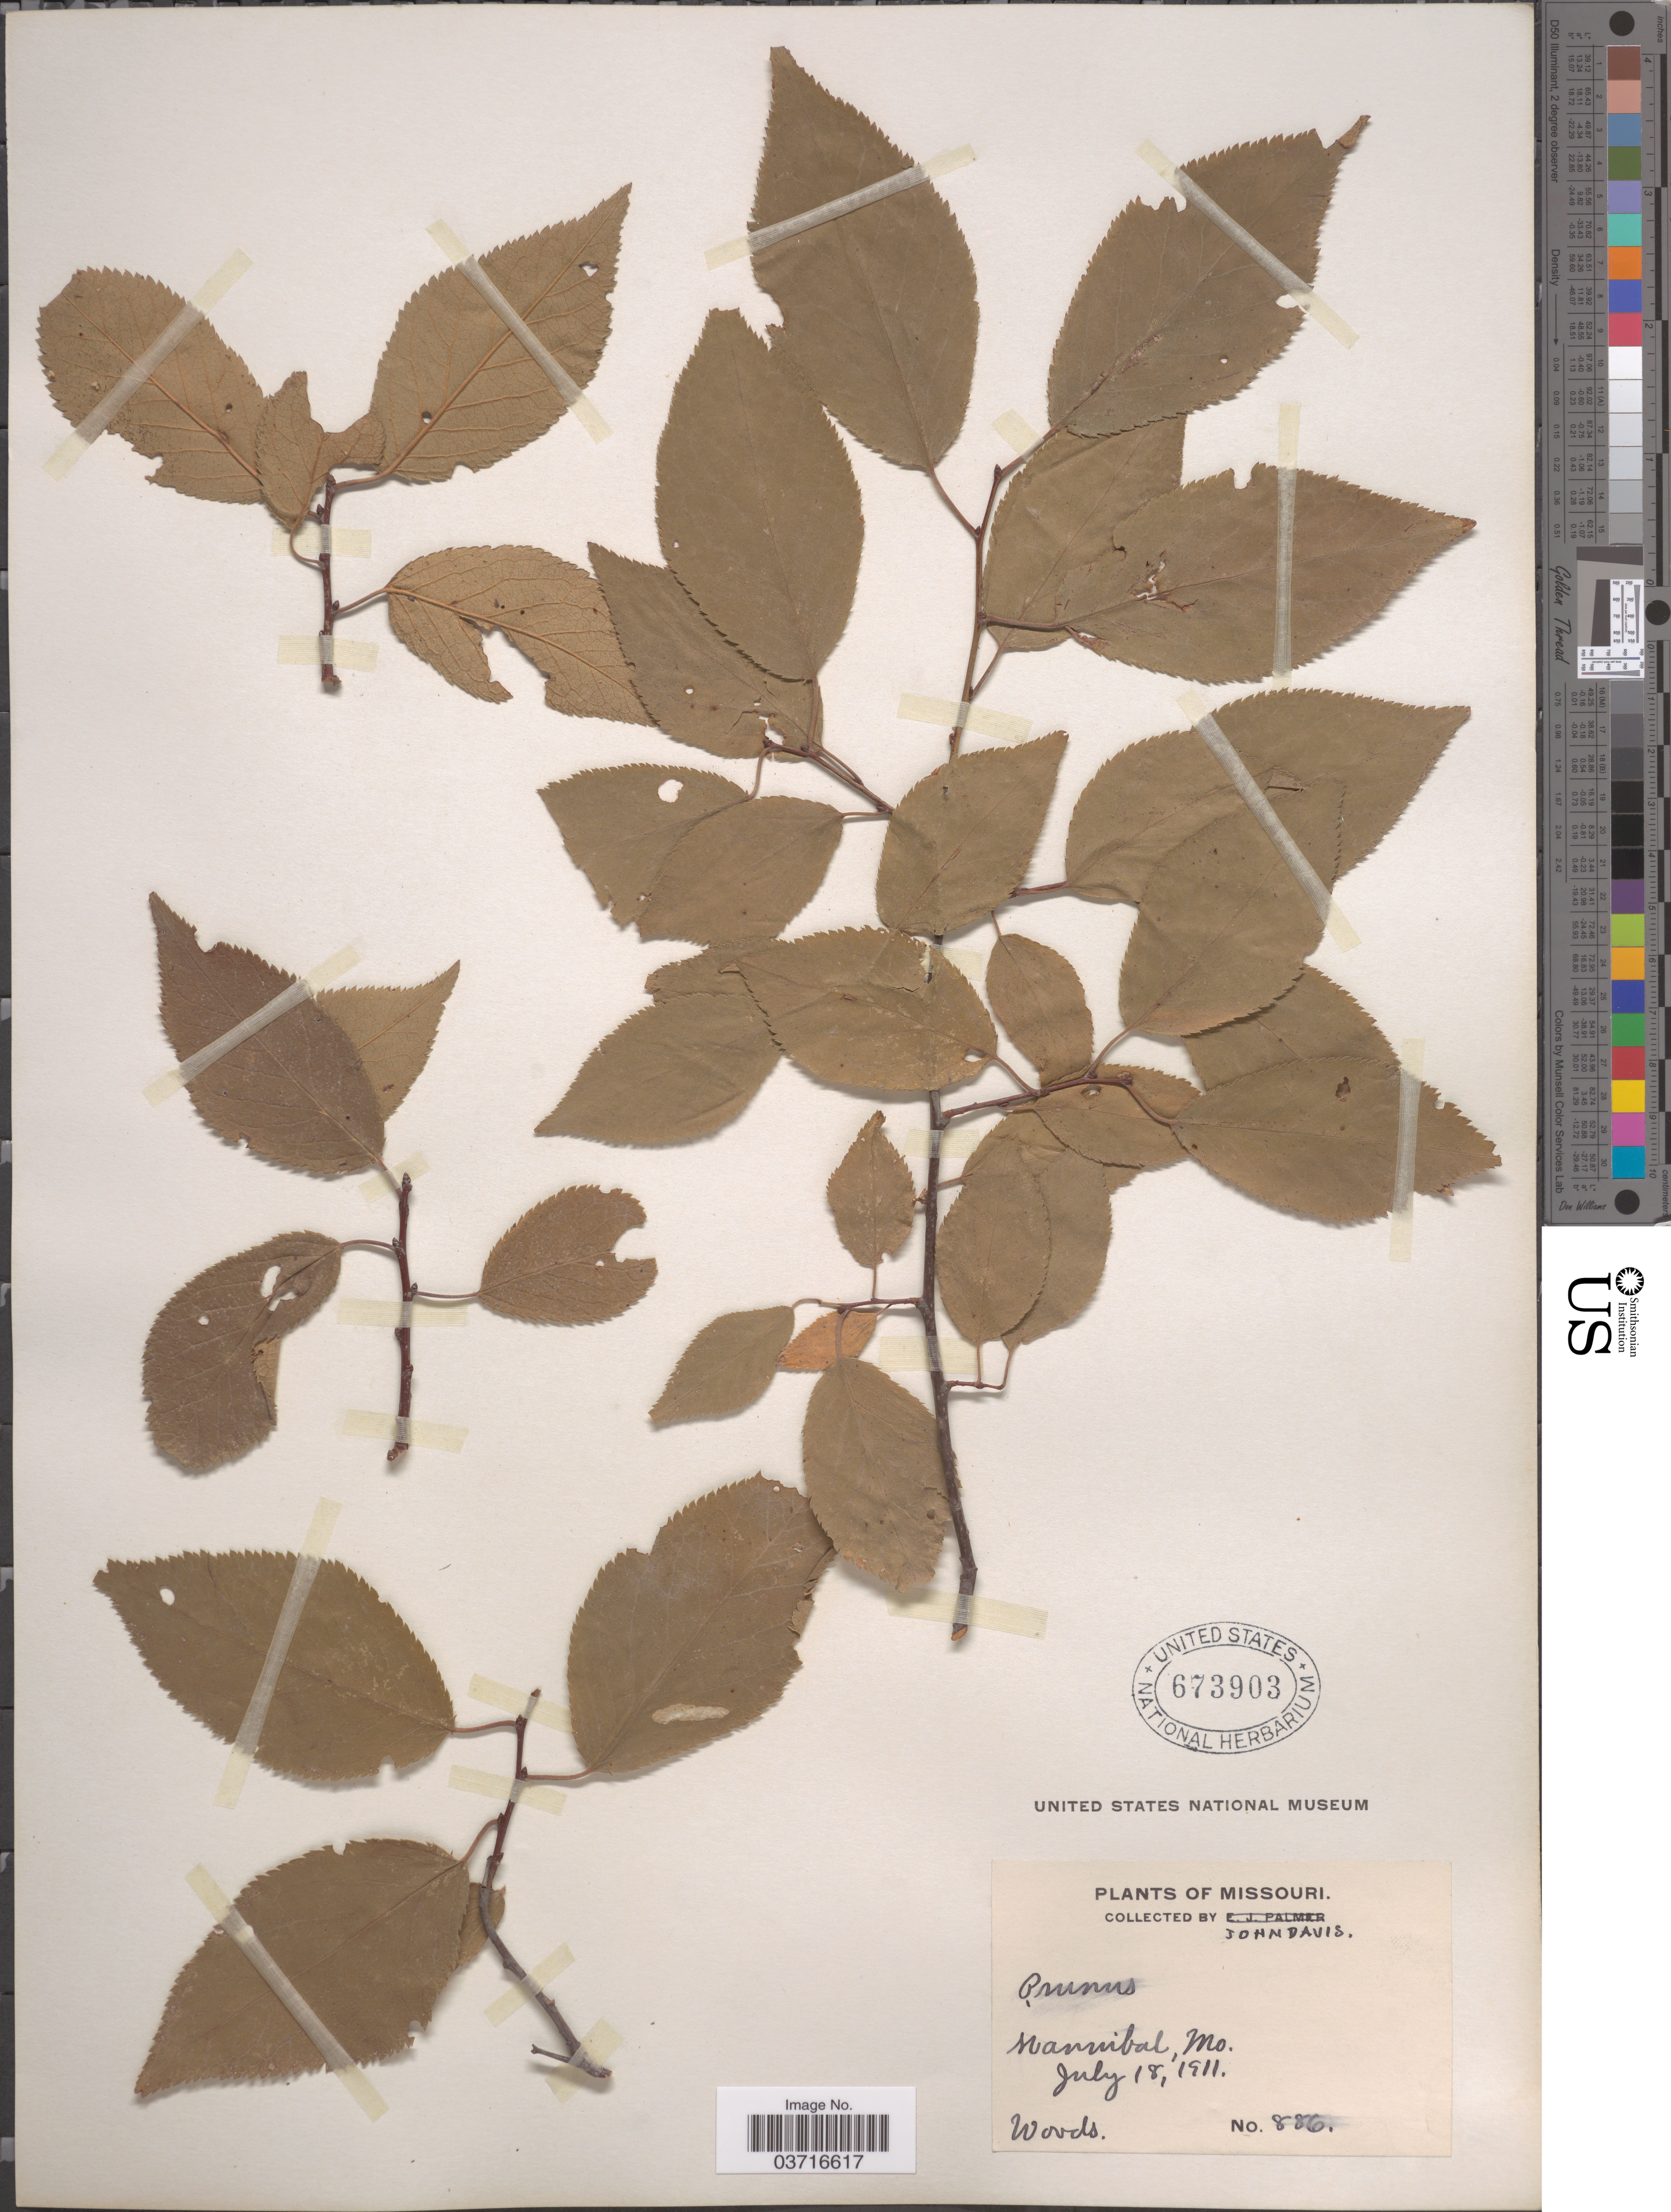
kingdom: Plantae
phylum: Tracheophyta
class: Magnoliopsida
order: Rosales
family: Rosaceae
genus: Prunus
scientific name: Prunus sp.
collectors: J. Davis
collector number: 886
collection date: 1911-07-18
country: United States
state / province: Missouri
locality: Hannibal.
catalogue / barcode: US 673903